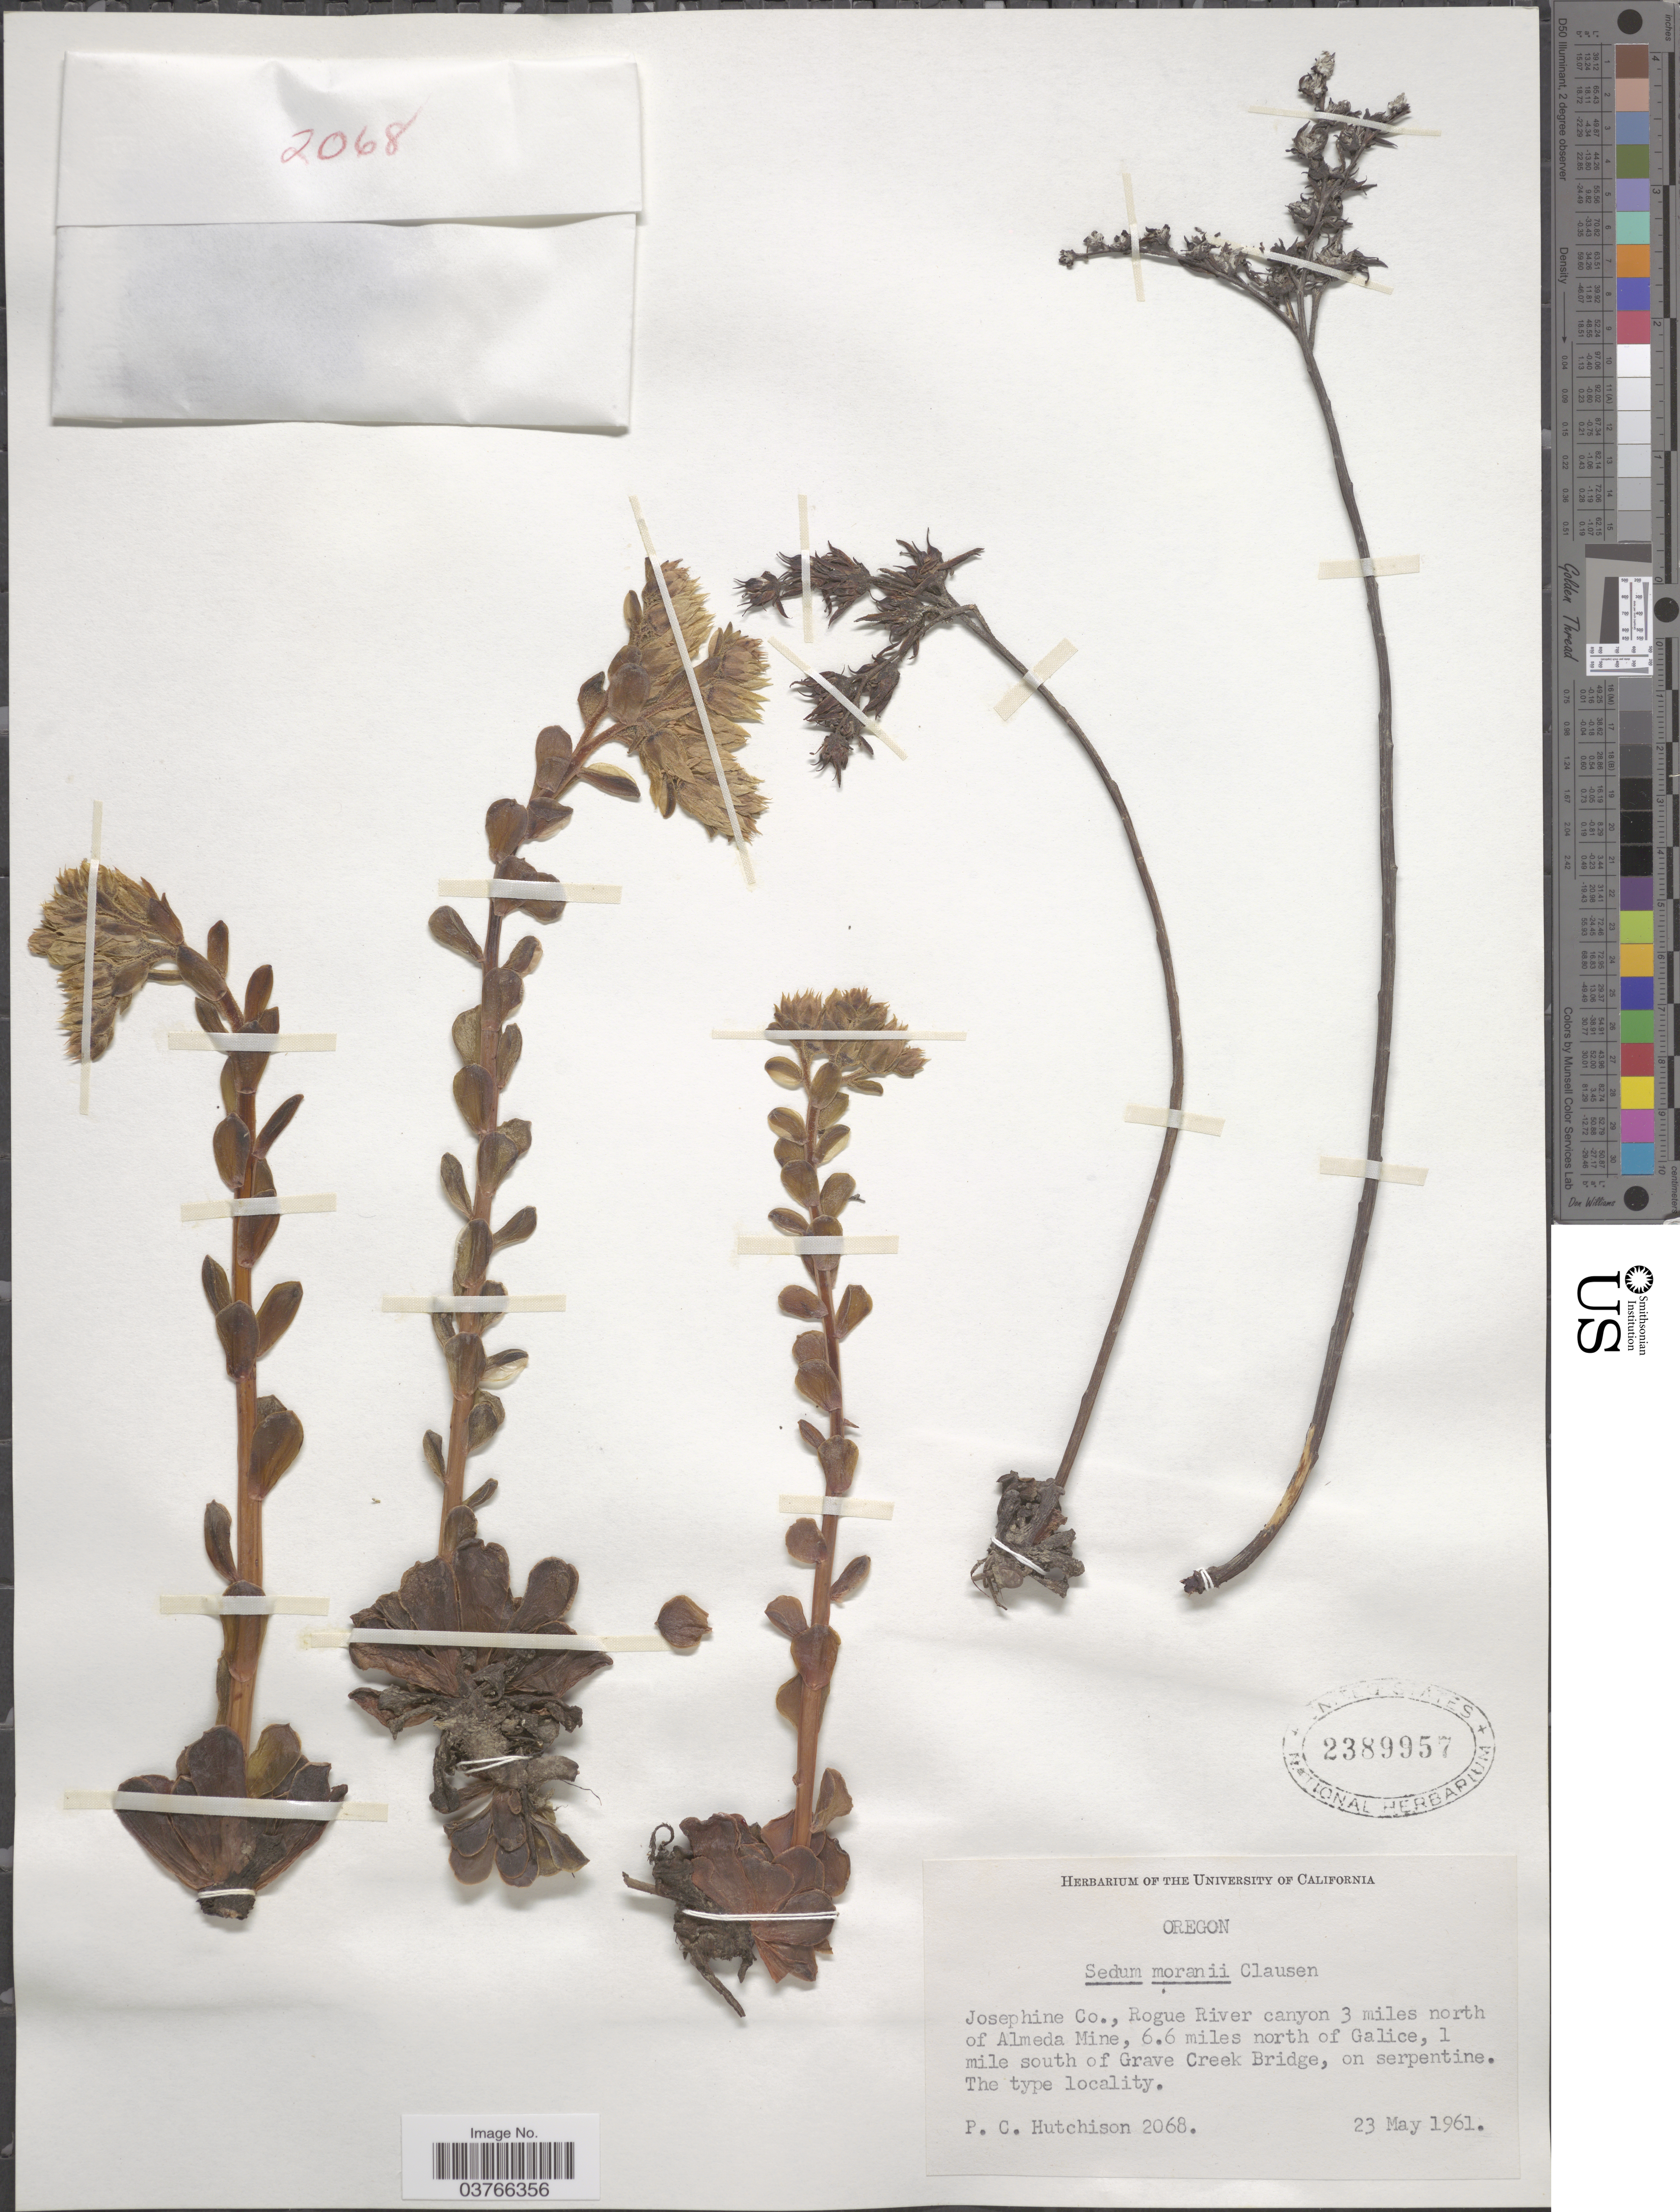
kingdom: Plantae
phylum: Tracheophyta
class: Magnoliopsida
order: Saxifragales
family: Crassulaceae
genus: Sedum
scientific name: Sedum moranii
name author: R.T. Clausen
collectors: P. C. Hutchison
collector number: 2068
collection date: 1961-05-23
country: United States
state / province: Oregon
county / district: Josephine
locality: Josephine Co., Rogue River canyon 3 miles north of Almeda Mine, 6.6 miles north of Galice, 1 mile south of Grave Creek Bridge on serpentine.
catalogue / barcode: US 2389957